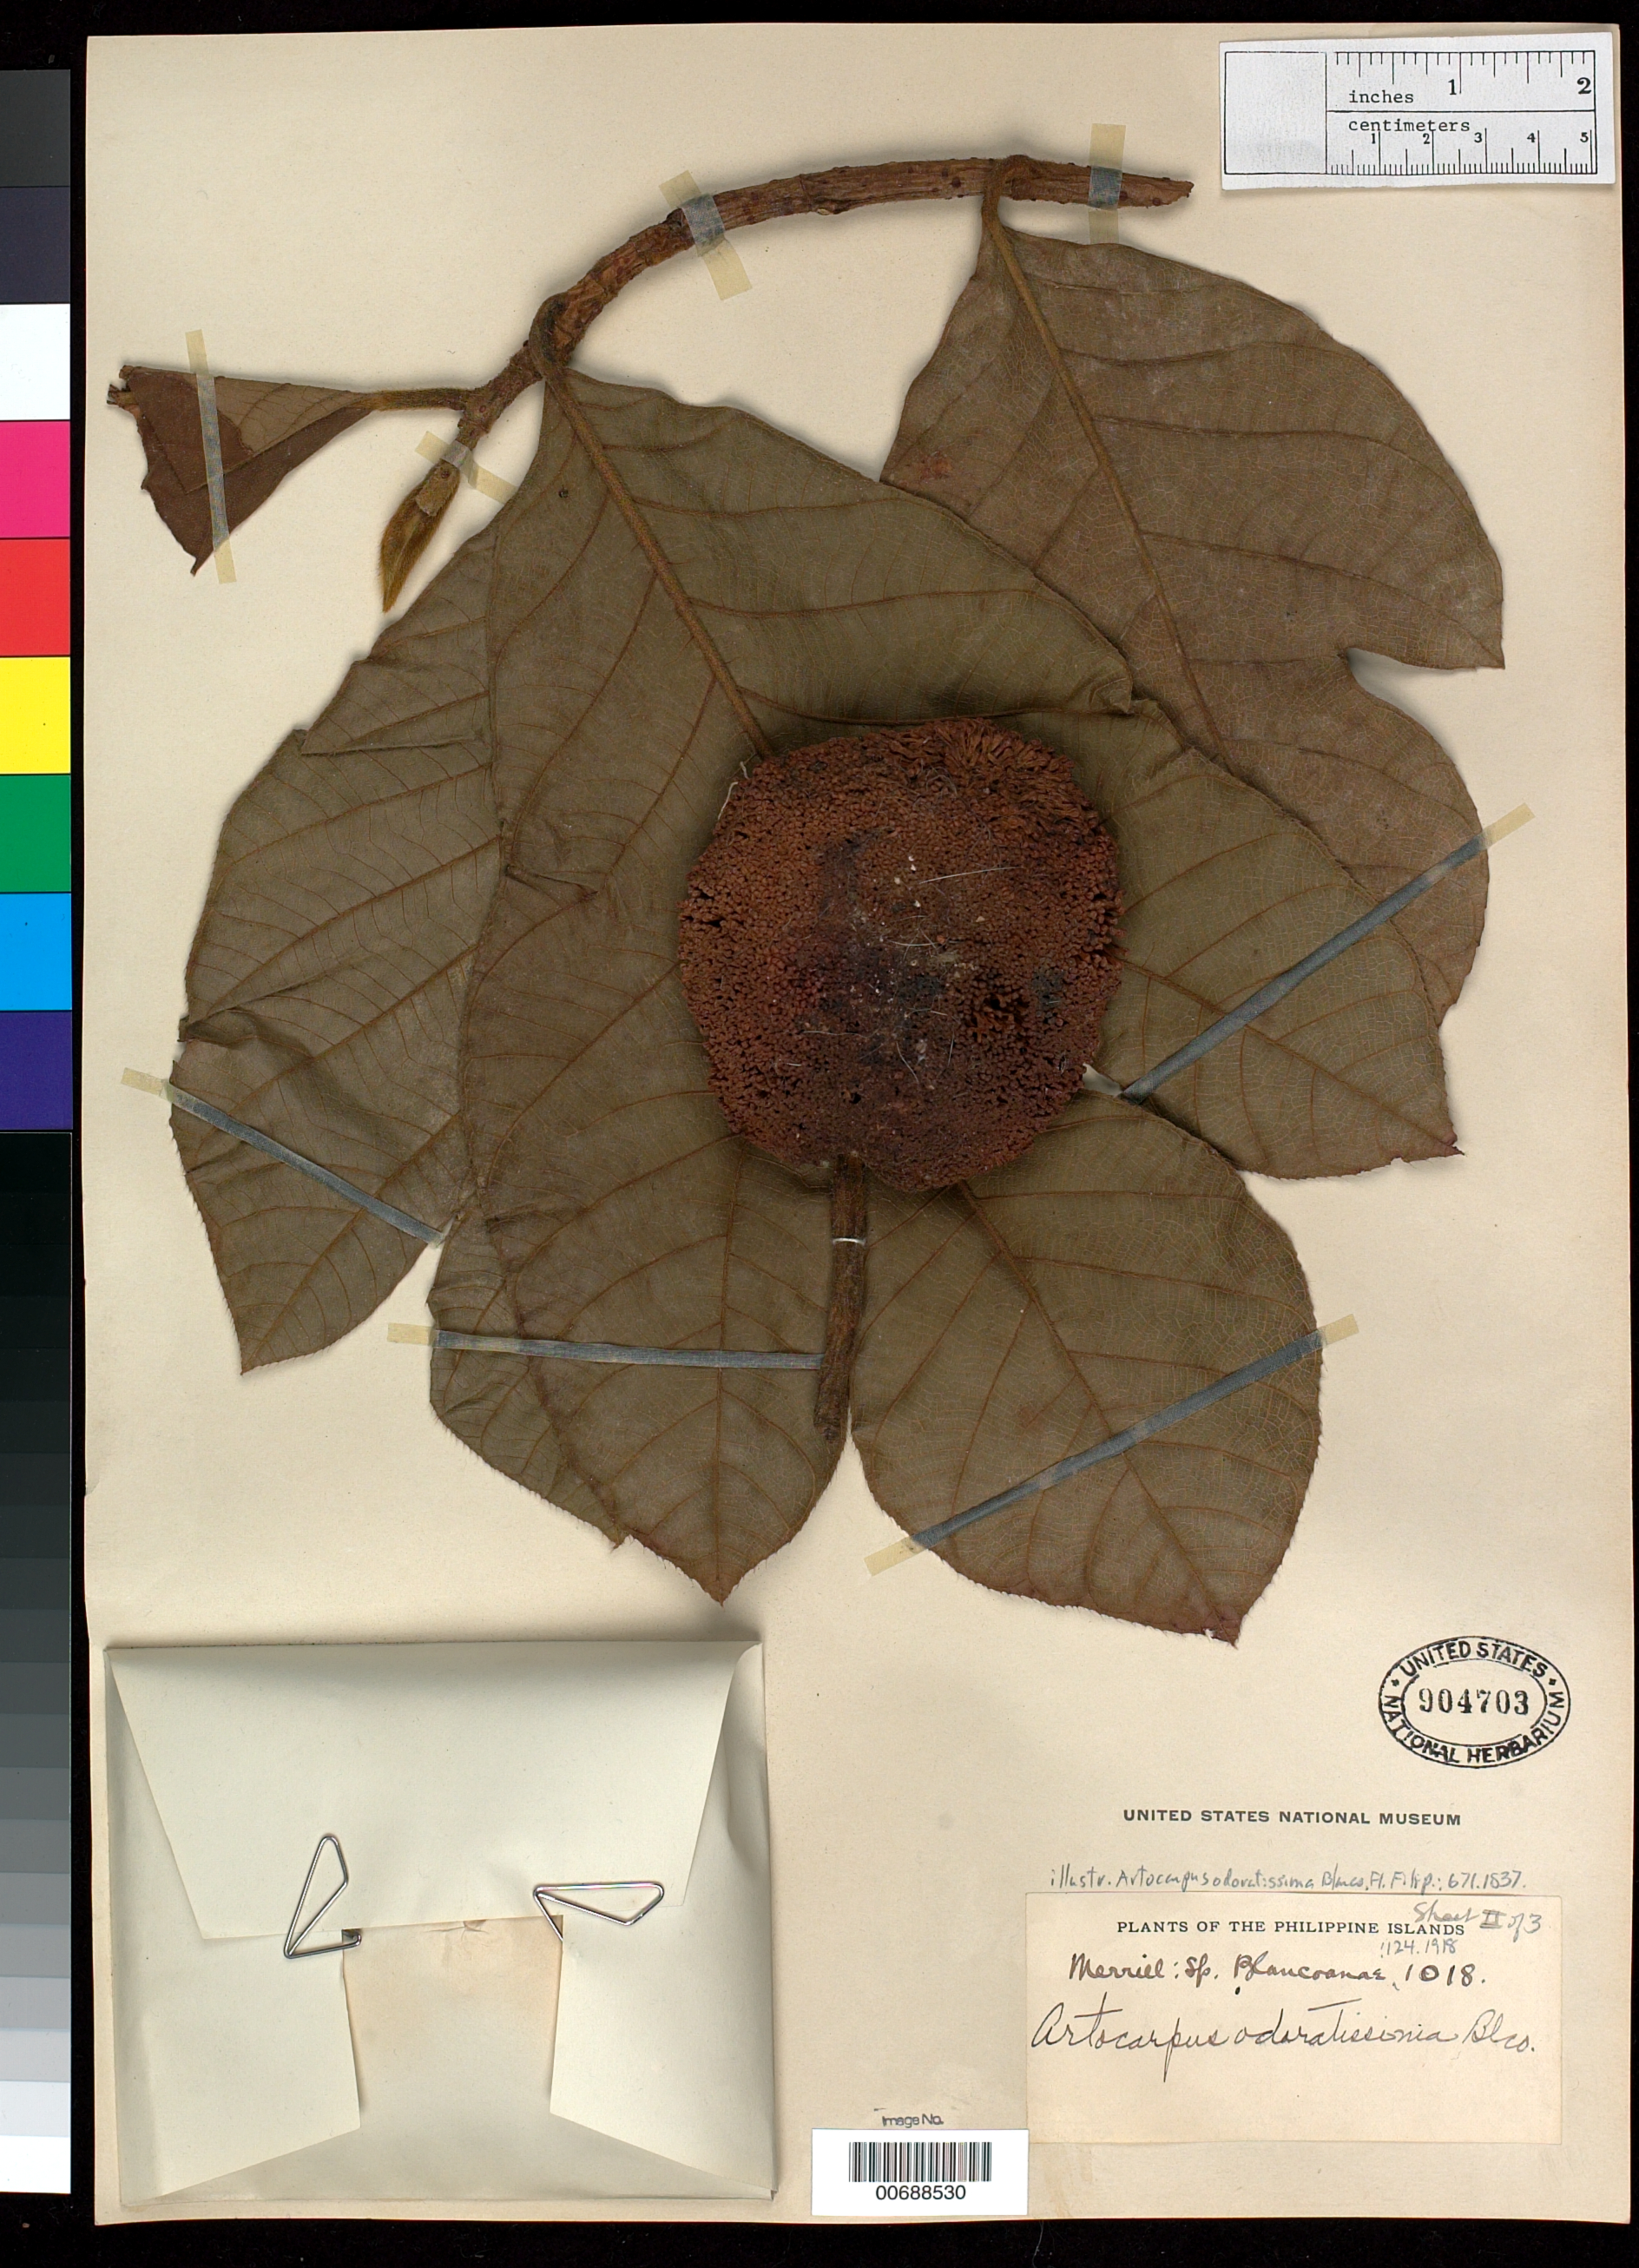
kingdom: Plantae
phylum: Tracheophyta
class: Magnoliopsida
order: Rosales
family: Moraceae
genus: Artocarpus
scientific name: Artocarpus odoratissimus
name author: Blanco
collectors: E. D. Merrill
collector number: Sp. Blancoan. 1018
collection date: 1916-08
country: Philippines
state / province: Muslim Mindanao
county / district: Basilan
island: Luzon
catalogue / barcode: US 904703